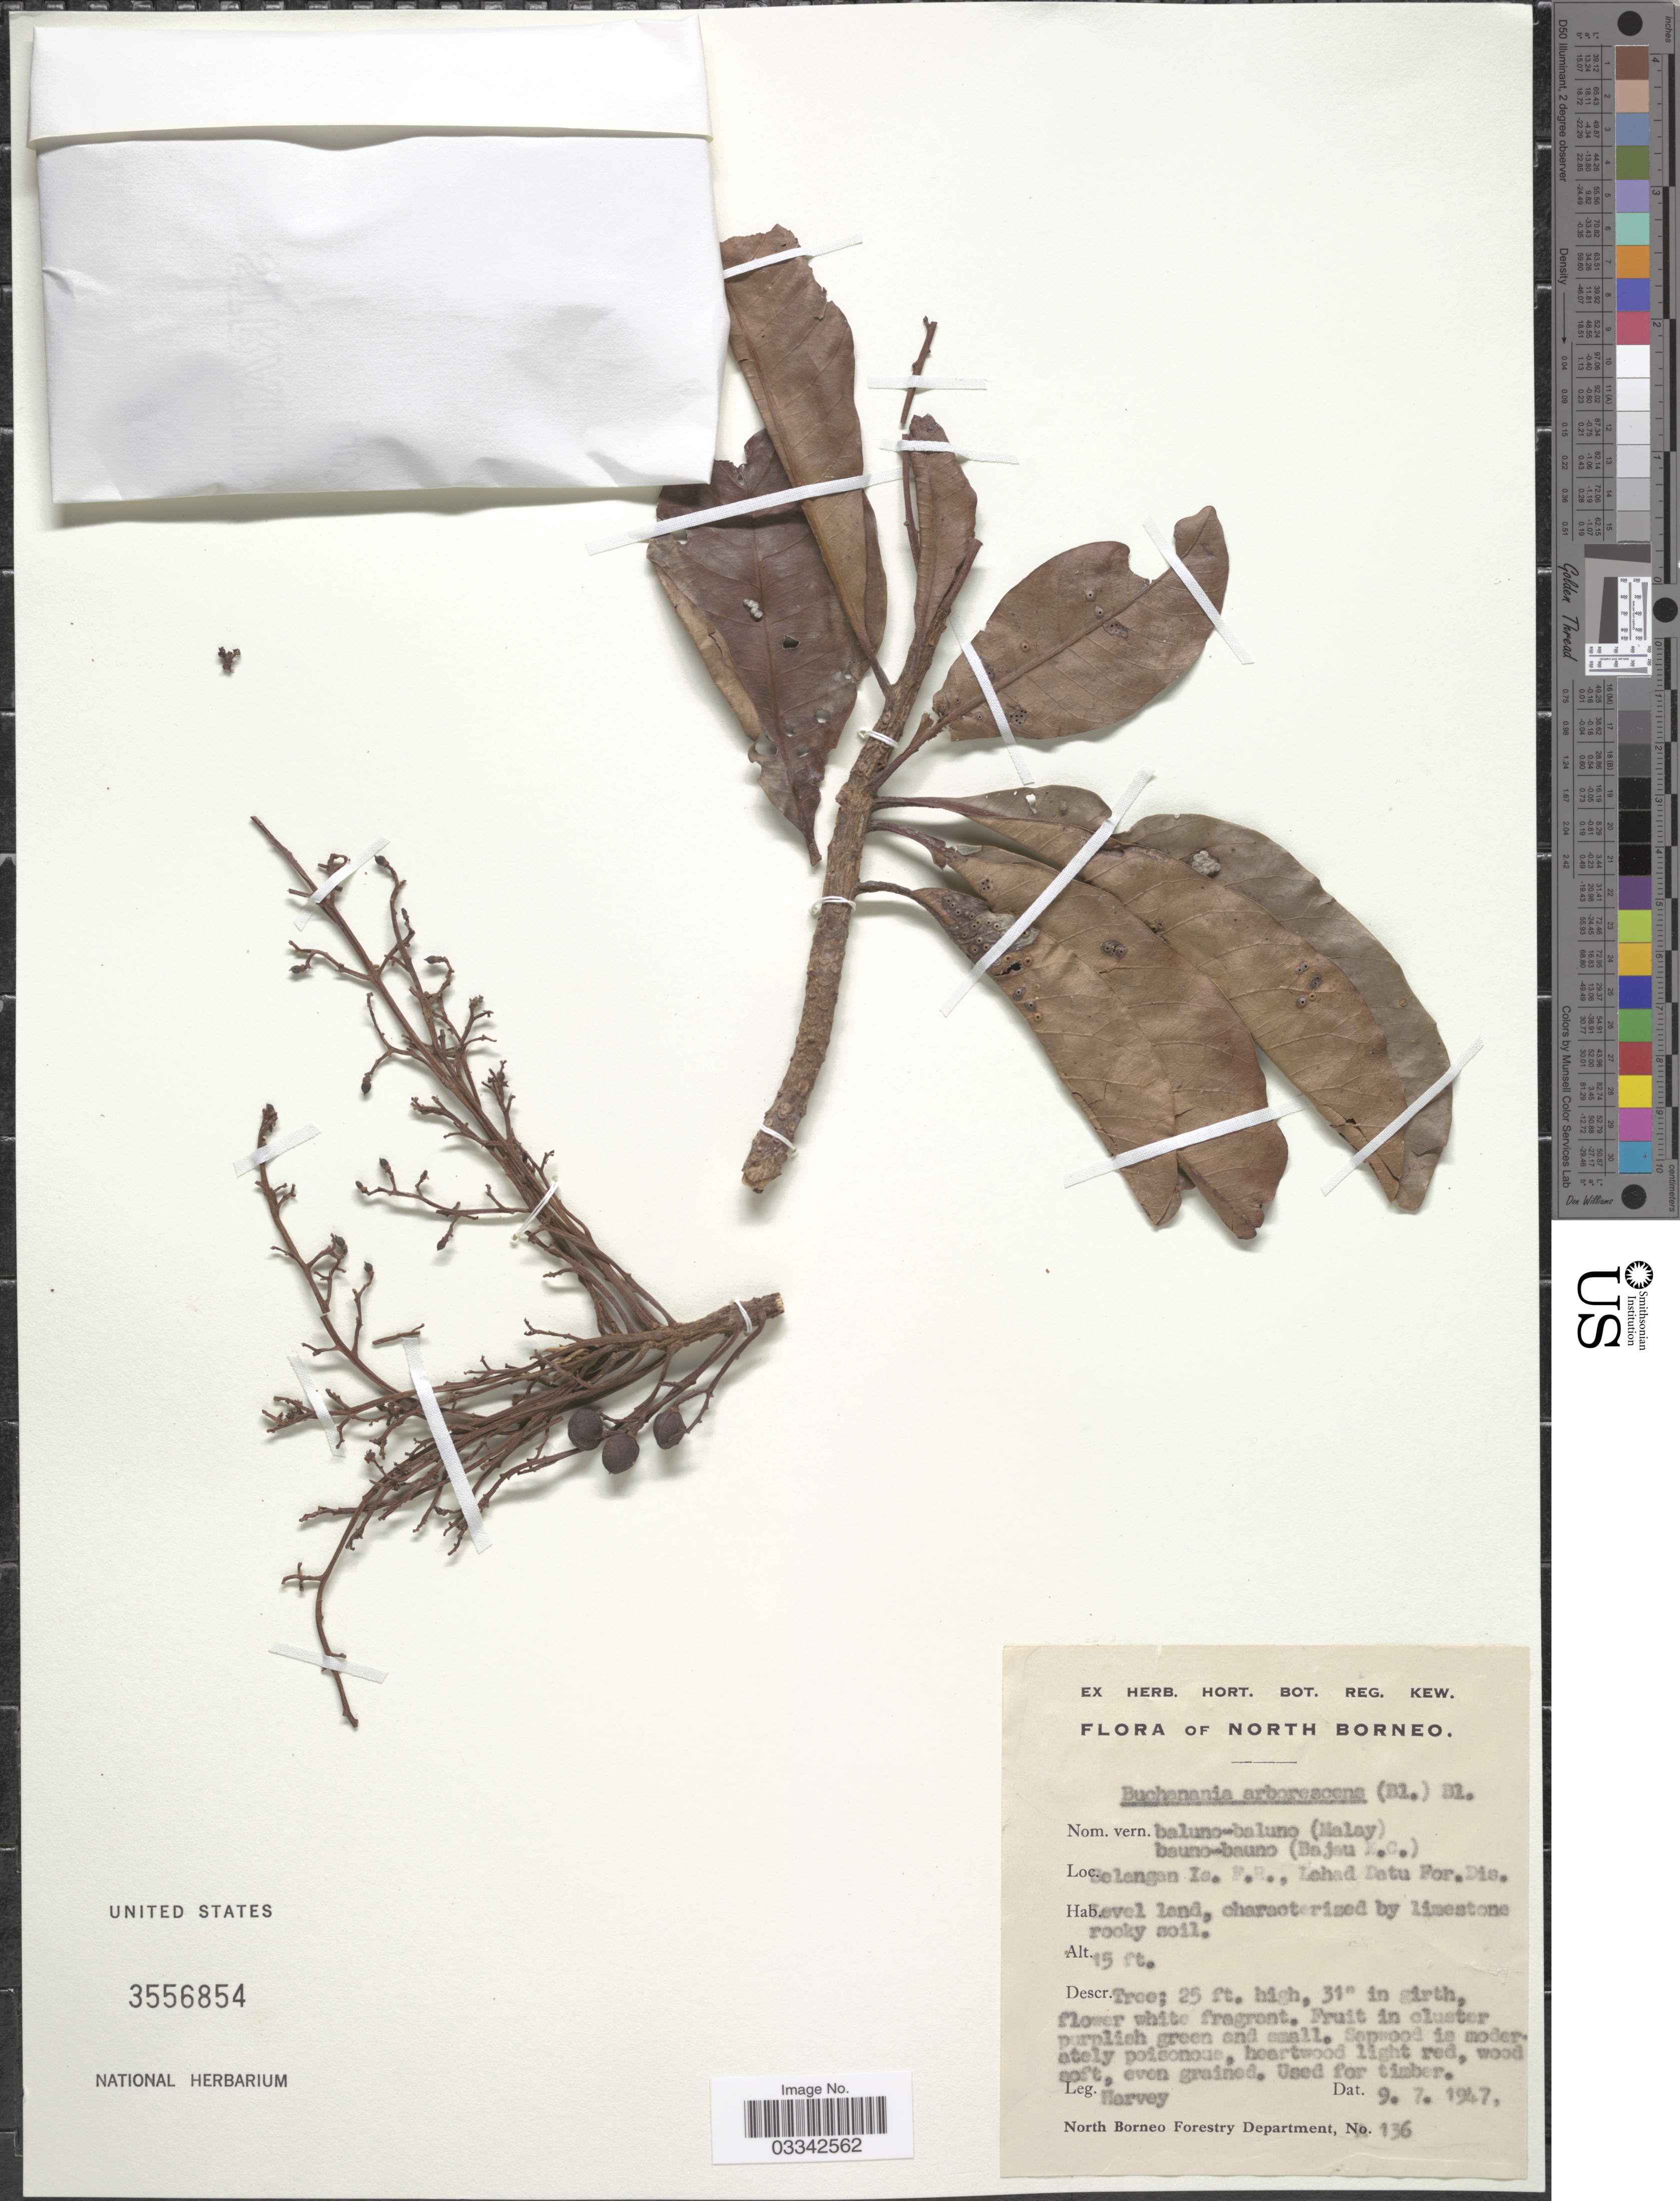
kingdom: Plantae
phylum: Tracheophyta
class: Magnoliopsida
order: Sapindales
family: Anacardiaceae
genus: Buchanania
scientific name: Buchanania arborescens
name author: (Blume) Blume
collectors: -. Harvey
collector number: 136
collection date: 1947-07-09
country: Malaysia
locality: North Borneo. Selangan Is. F.R., Lahad Tatu For. Dis.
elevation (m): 5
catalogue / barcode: US 3556854